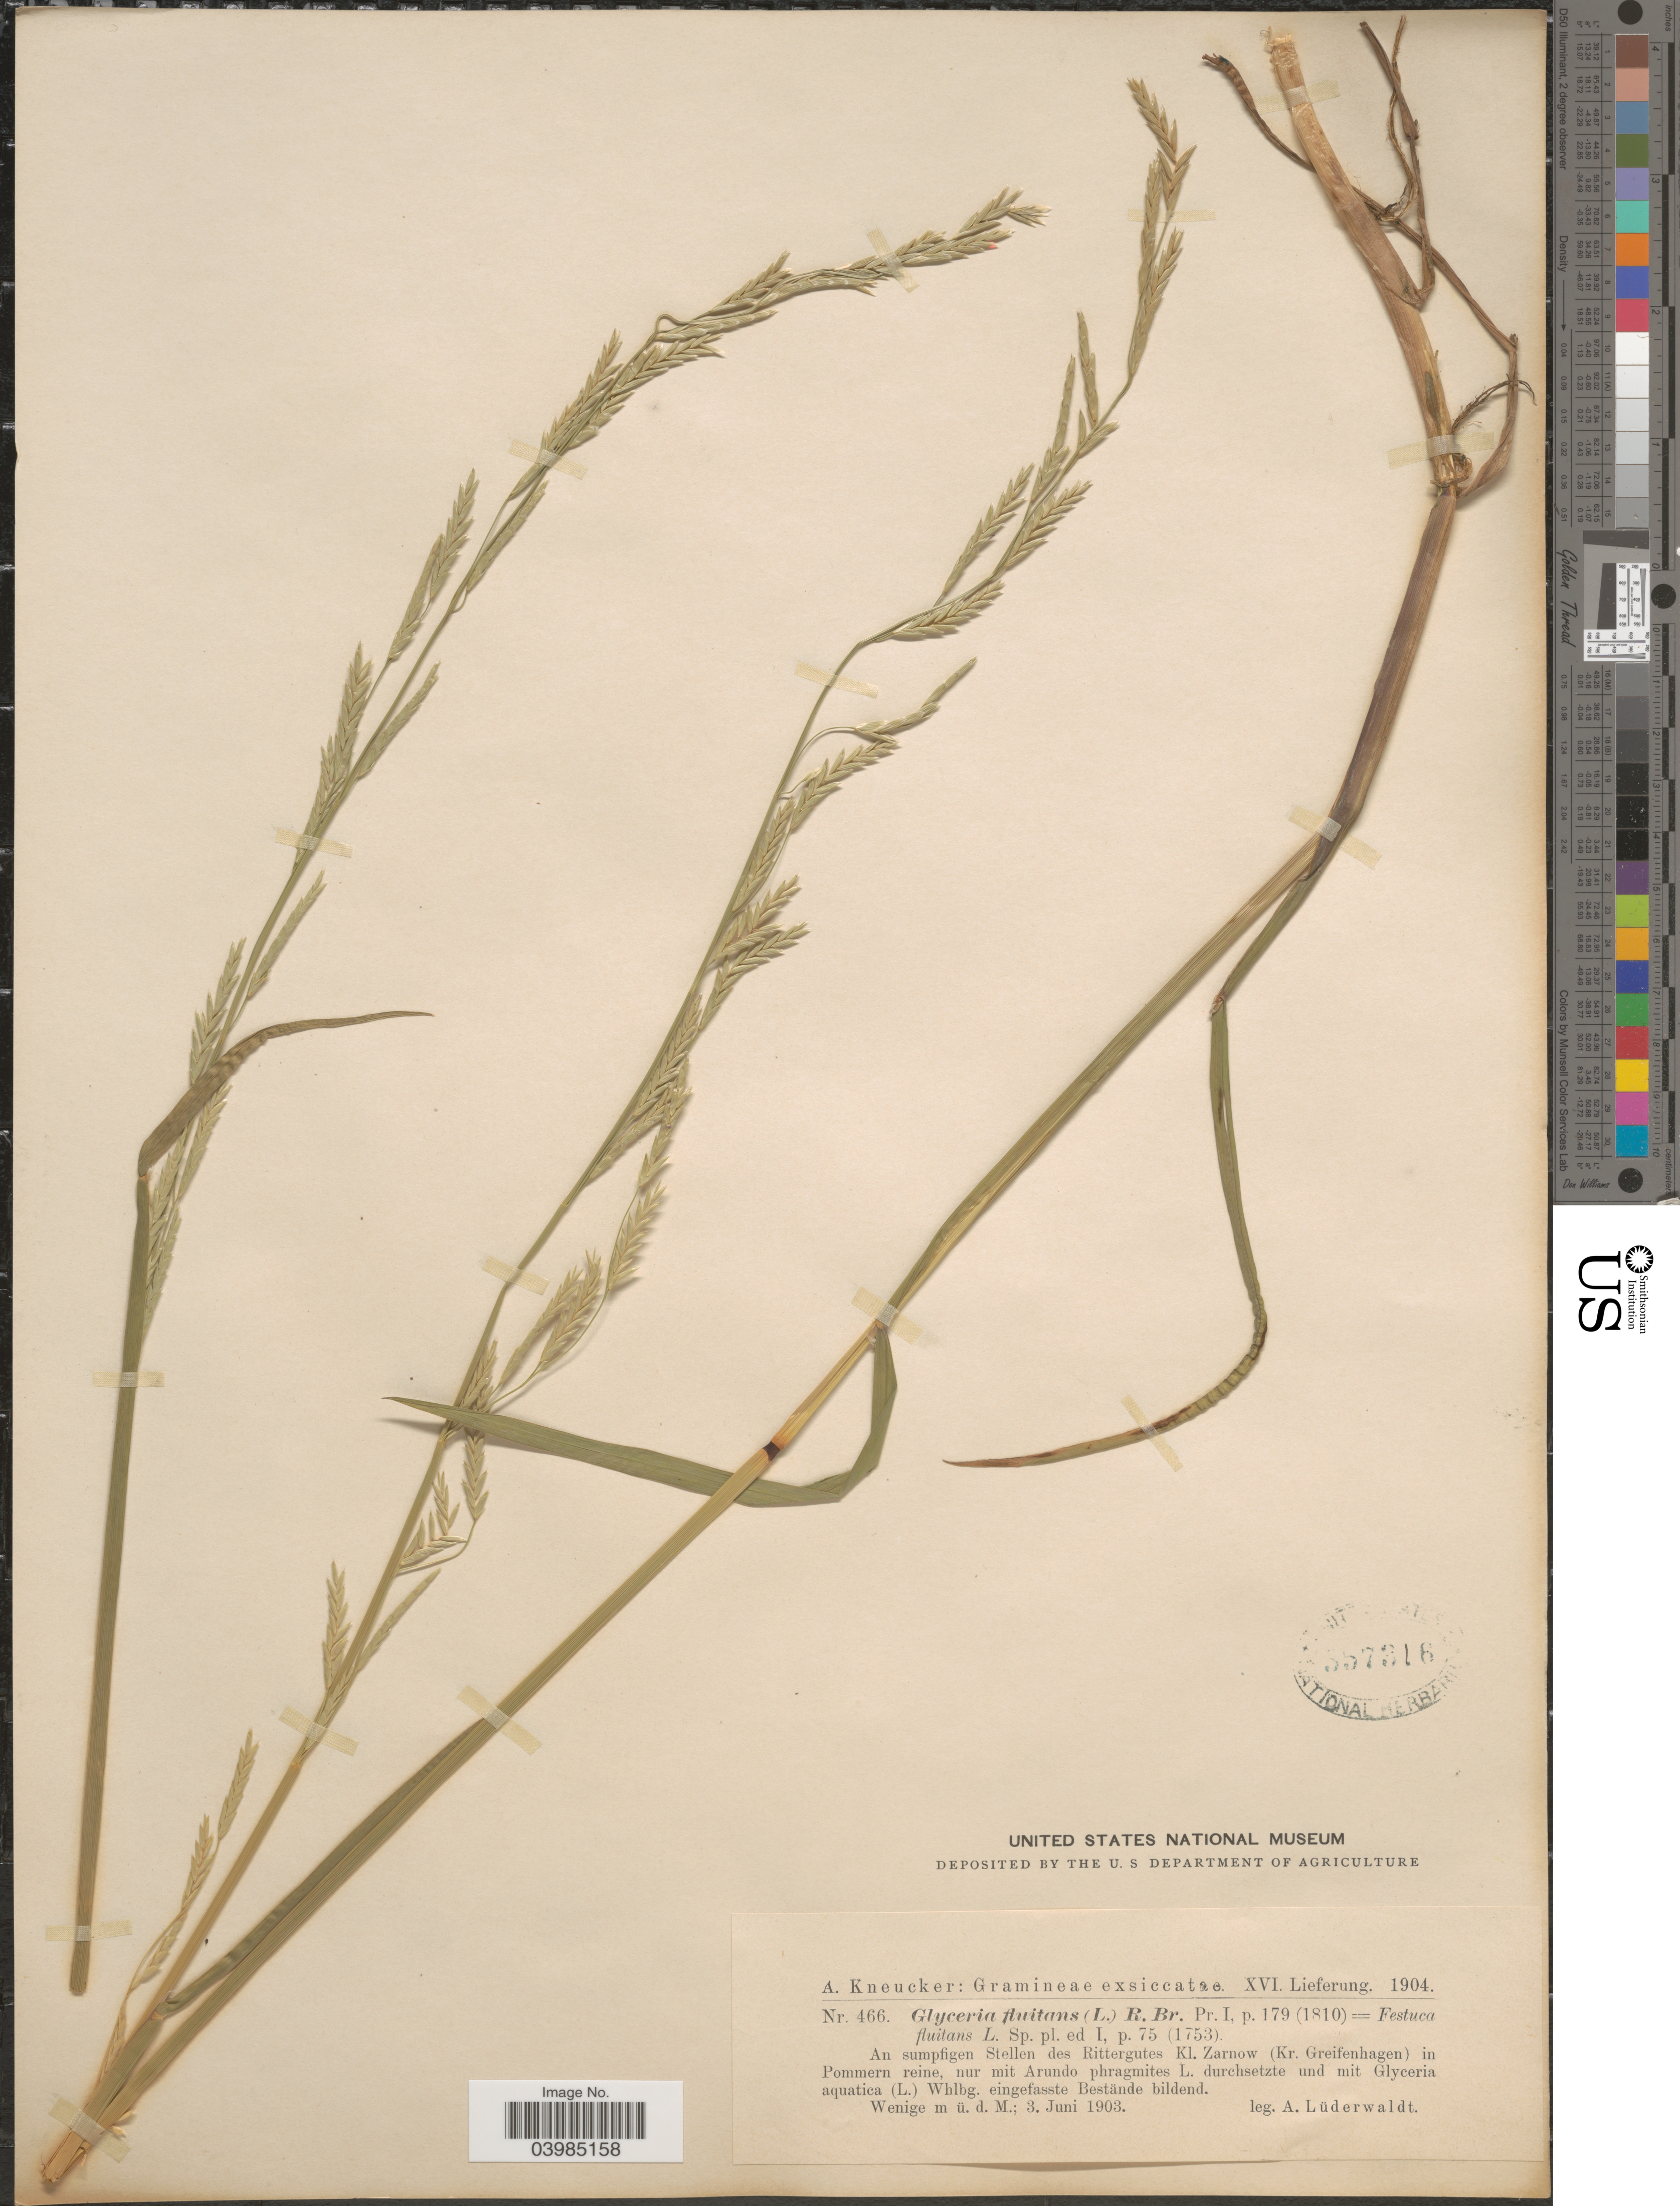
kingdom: Plantae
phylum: Tracheophyta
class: Liliopsida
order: Poales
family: Poaceae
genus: Glyceria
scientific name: Glyceria fluitans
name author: (L.) R. Br.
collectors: A. Lüderwaldt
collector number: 466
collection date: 1903-06-03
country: Poland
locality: An sumpfigen Stellen des Rittergutes Kl. Zarnow (Kr. Greifenhagen) in Pommern reine, nur mit Arundo phragmites L. durchsetzte und mit Glyceria aquatica (L.) Whlbg. eingefasste Bestände bildend. Wenige.